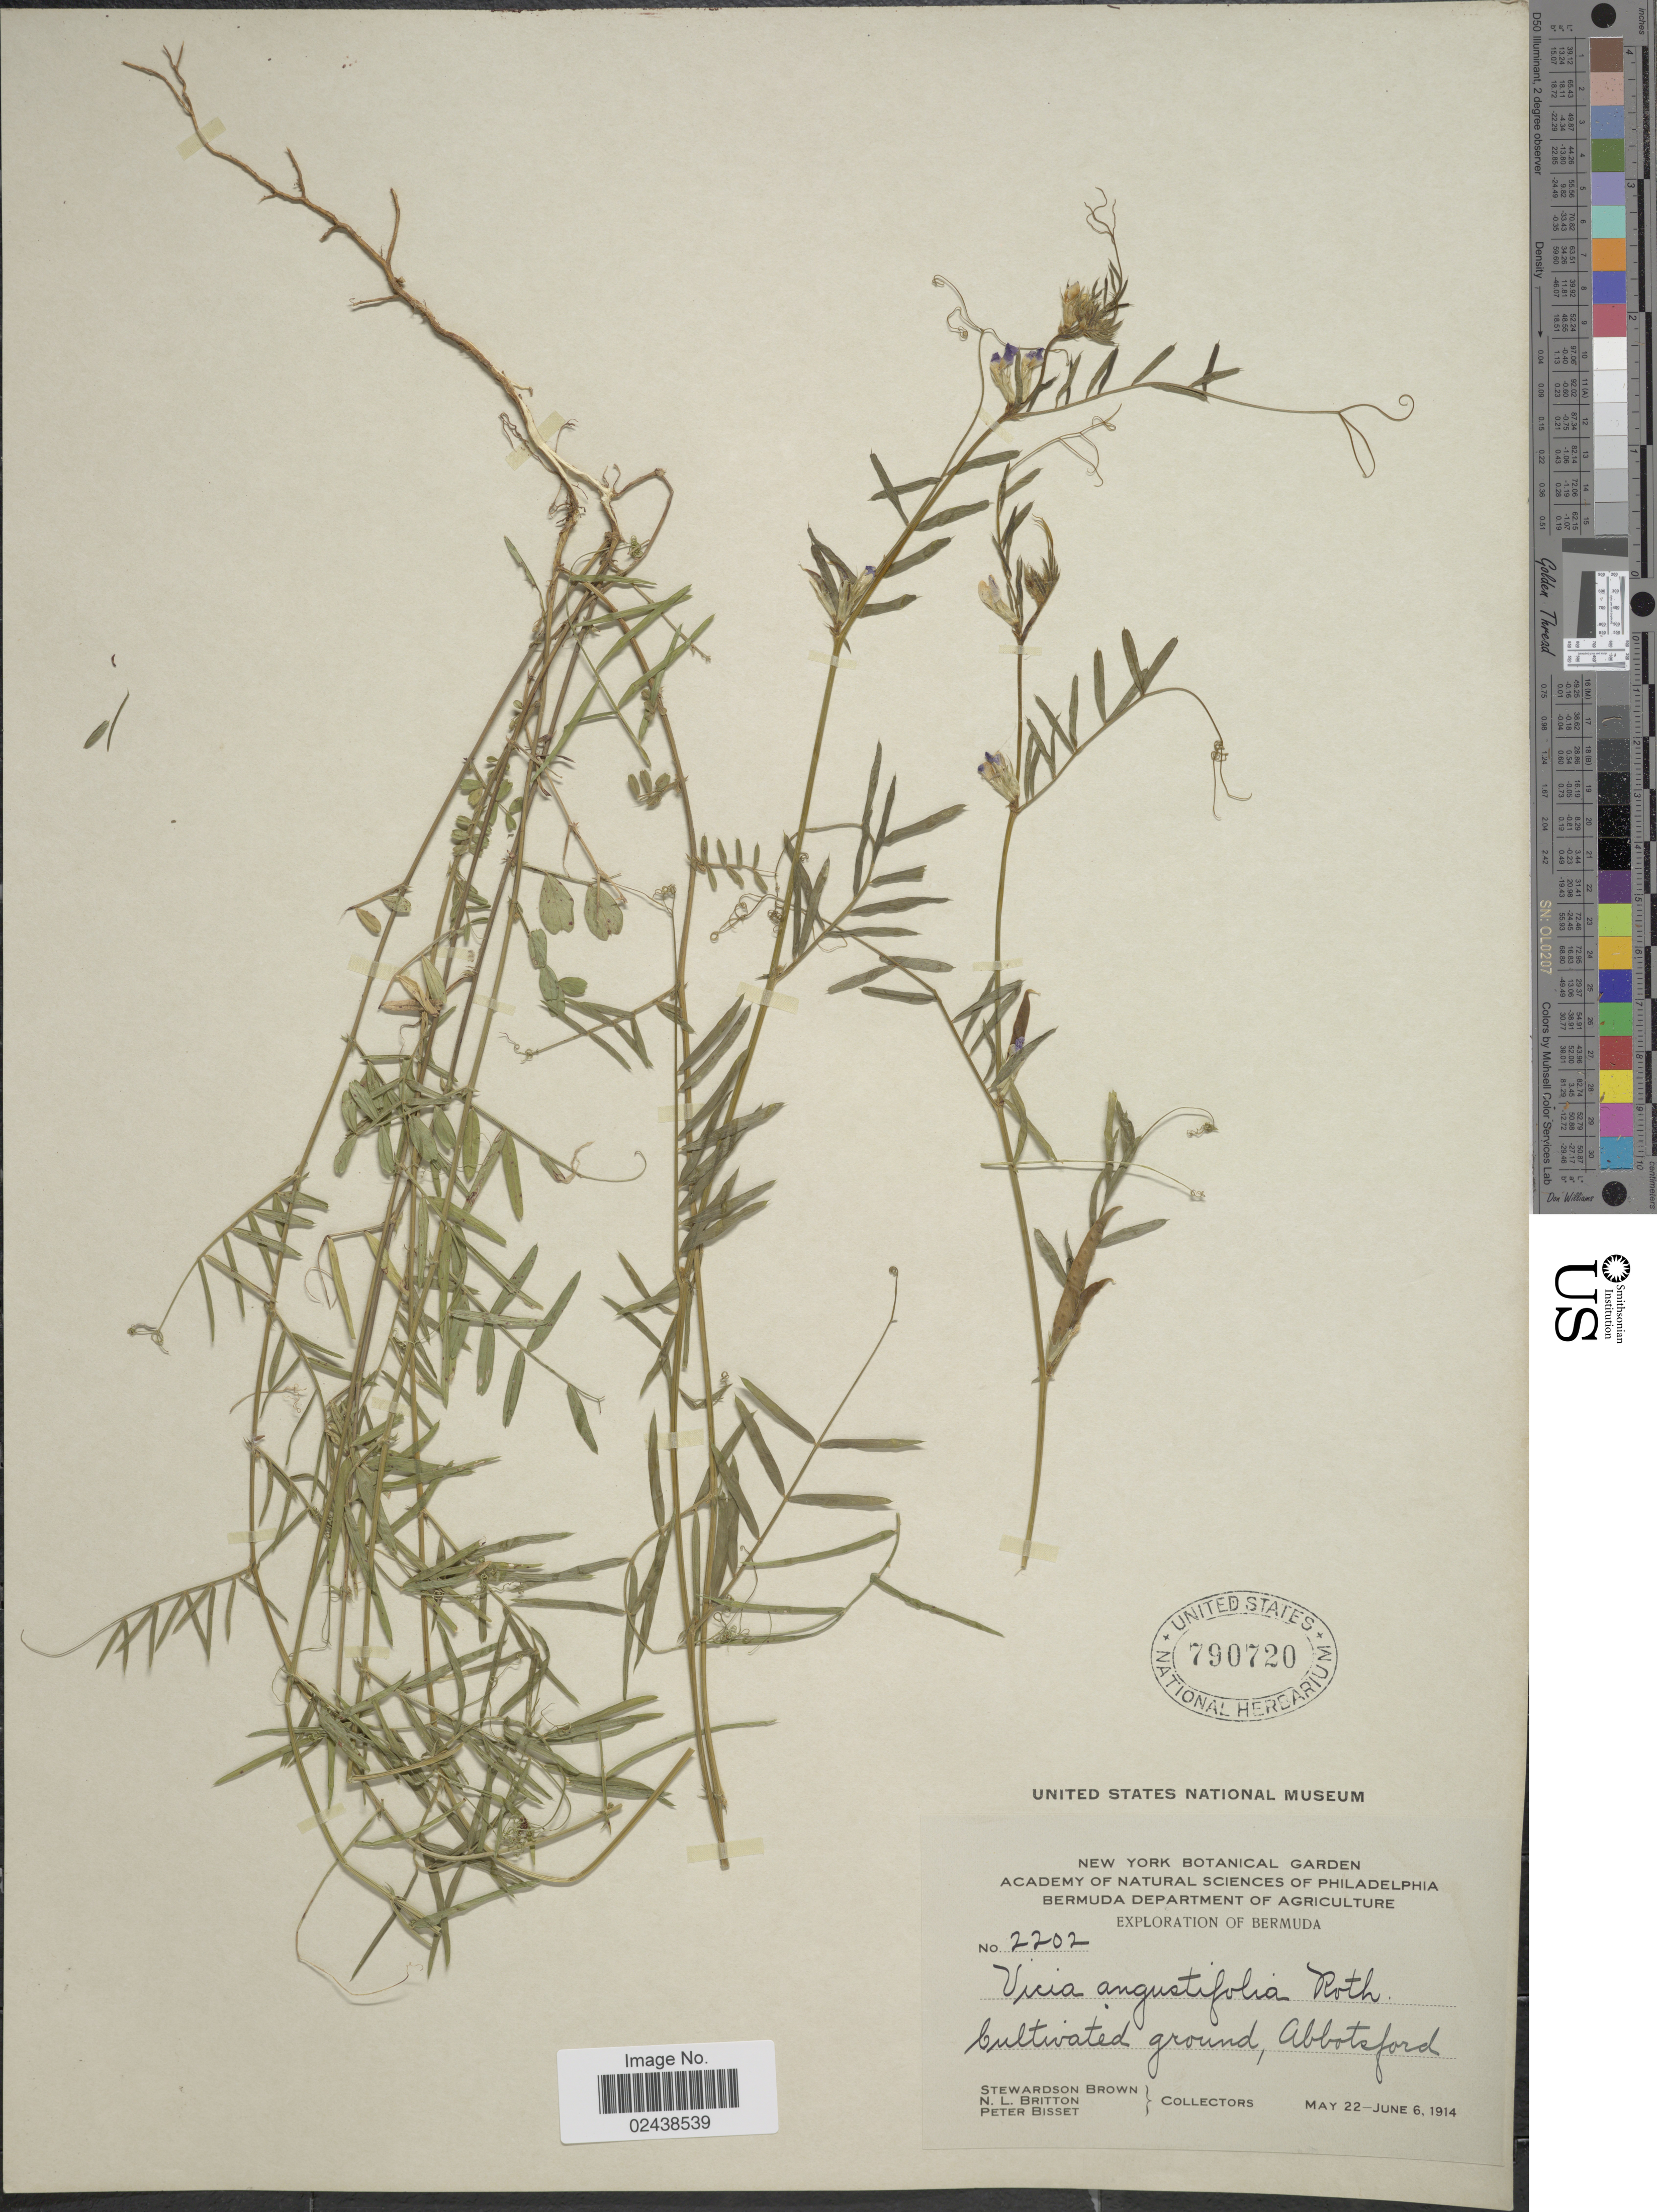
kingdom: Plantae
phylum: Tracheophyta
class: Magnoliopsida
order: Fabales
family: Fabaceae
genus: Vicia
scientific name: Vicia angustifolia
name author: L.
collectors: S. Brown, N. Britton & P. Bisset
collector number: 2202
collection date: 1914-05-22/1914-06-06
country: Bermuda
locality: Cultivated ground, Abbotsford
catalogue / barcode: US 790720